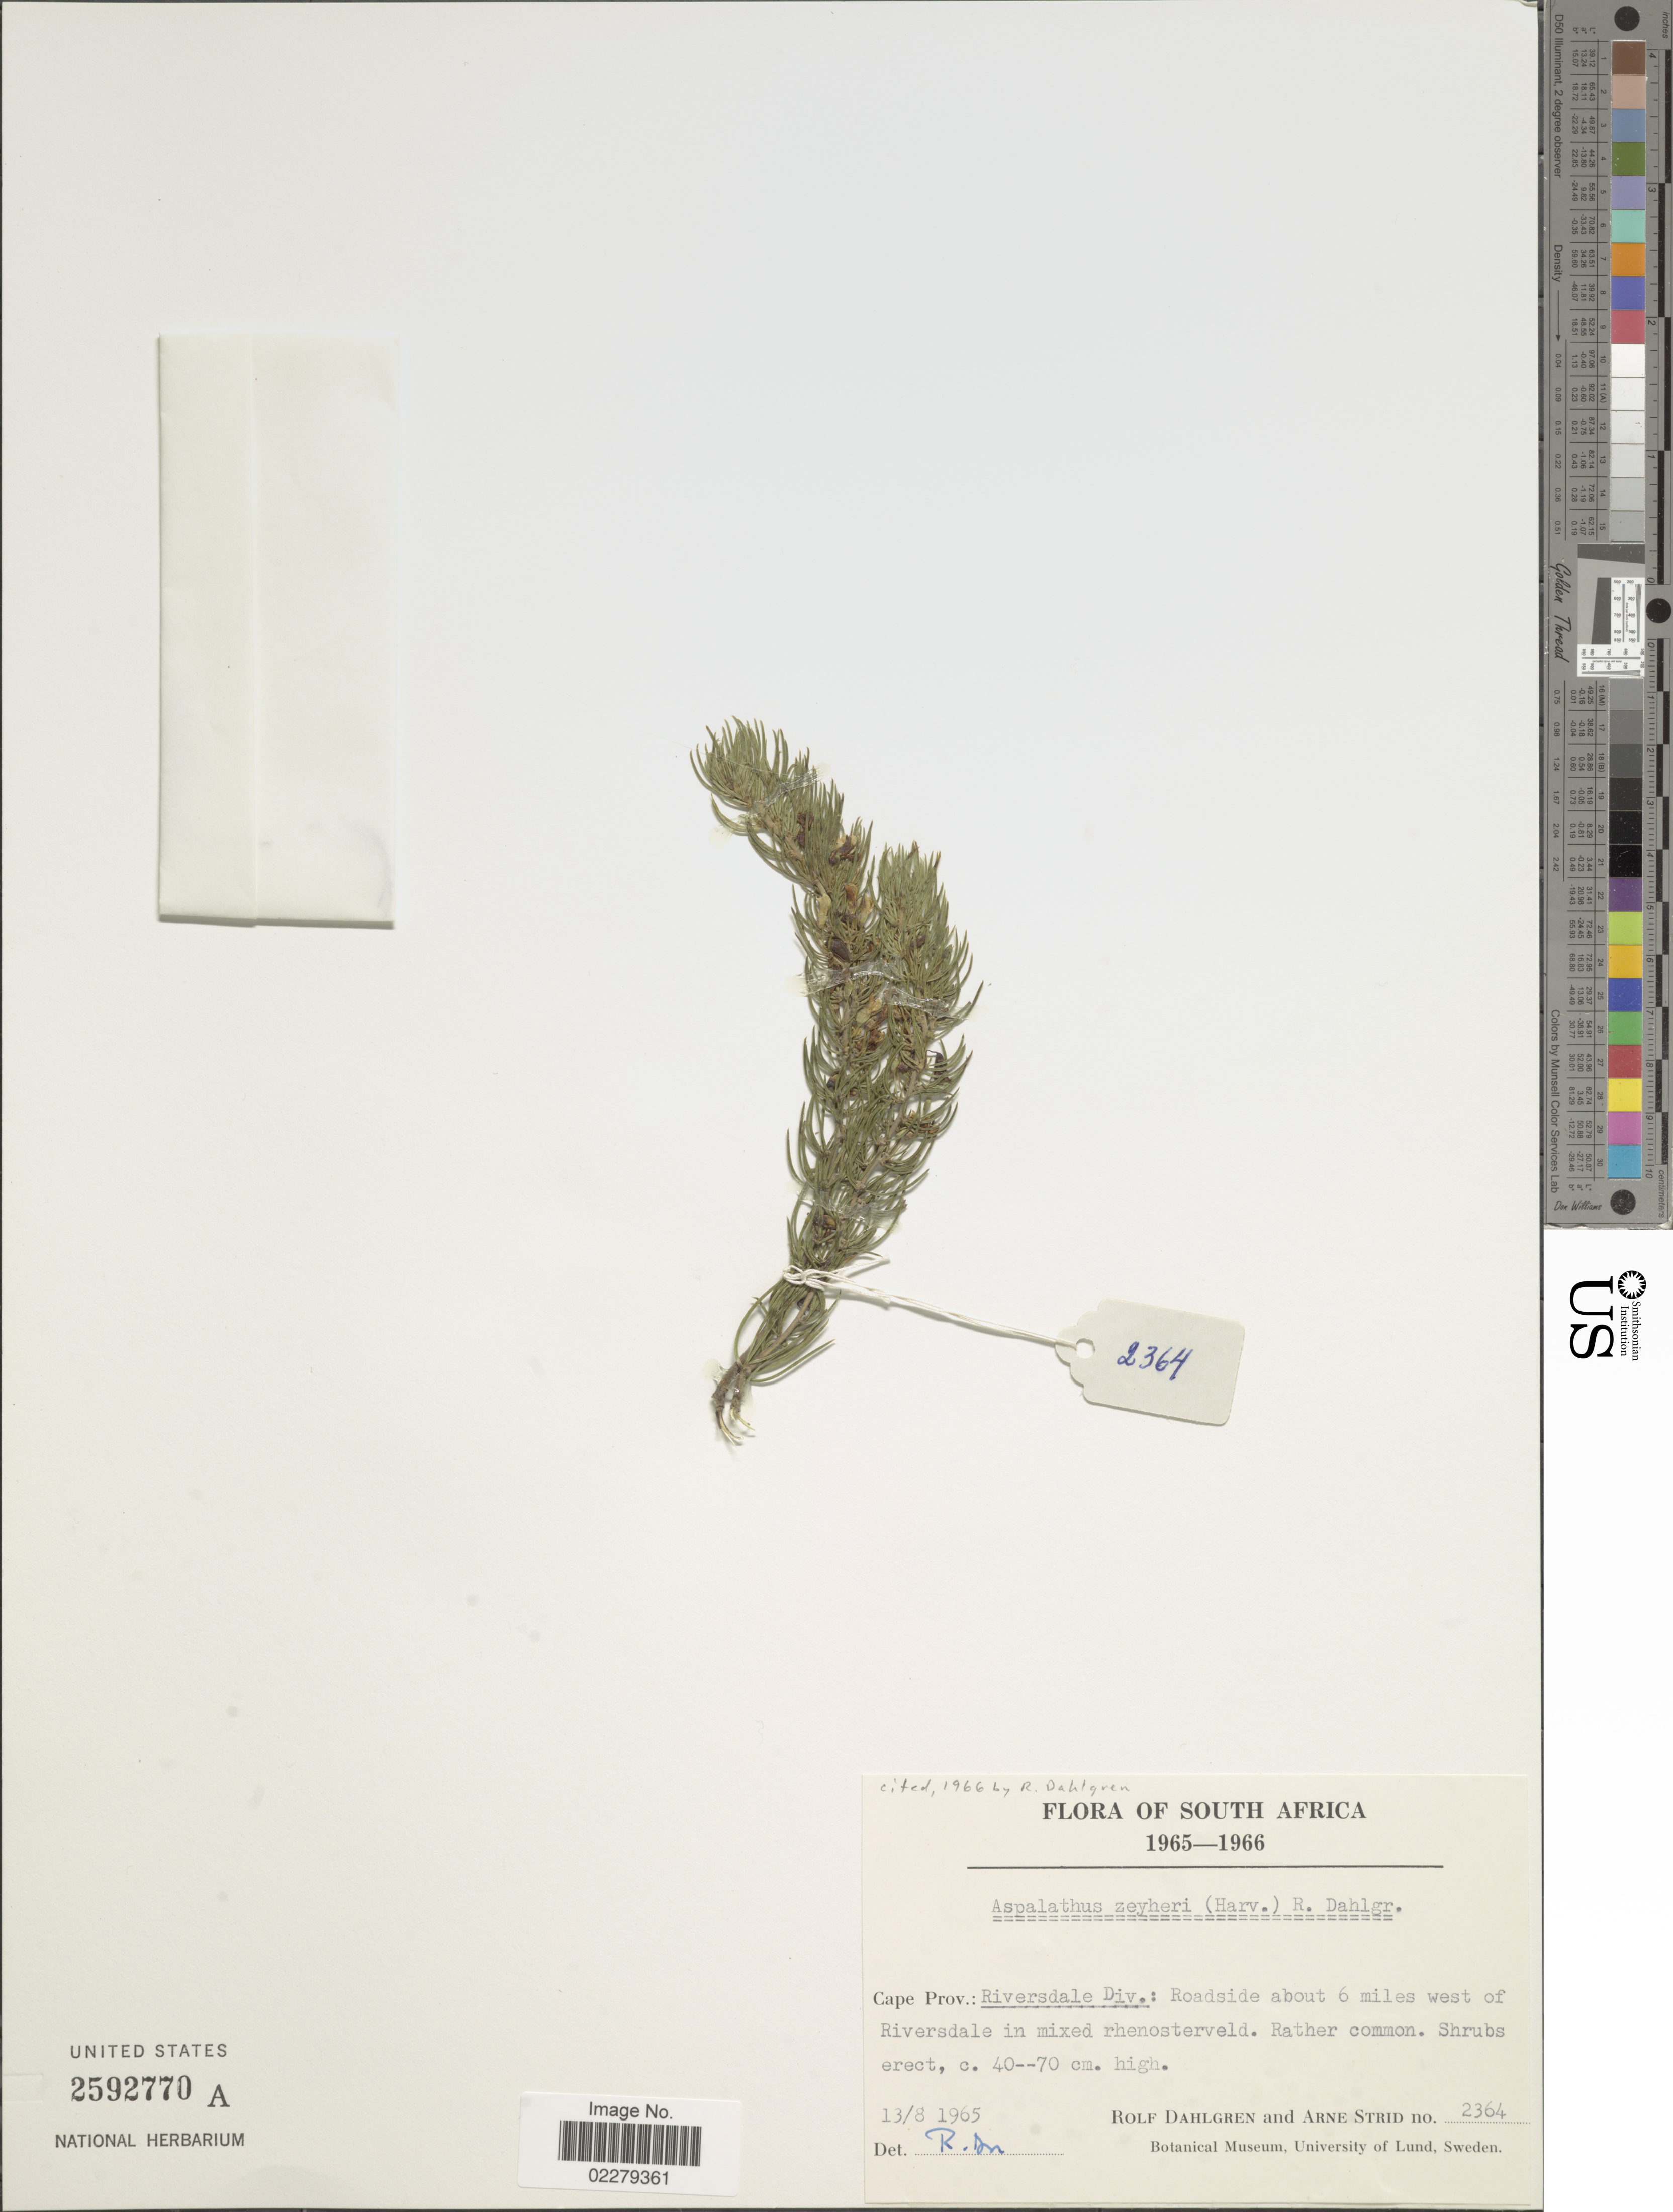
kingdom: Plantae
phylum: Tracheophyta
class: Magnoliopsida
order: Fabales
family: Fabaceae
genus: Aspalathus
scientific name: Aspalathus zeyheri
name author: (Harv.) R. Dahlgren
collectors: R. Dahlgren & A. Strid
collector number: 2364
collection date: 1965-08-13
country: South Africa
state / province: Western Cape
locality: Riversdale Div.: Roadside about 6 miles west of Riversdale in mixed Rhenosterveld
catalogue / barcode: US 2592770A